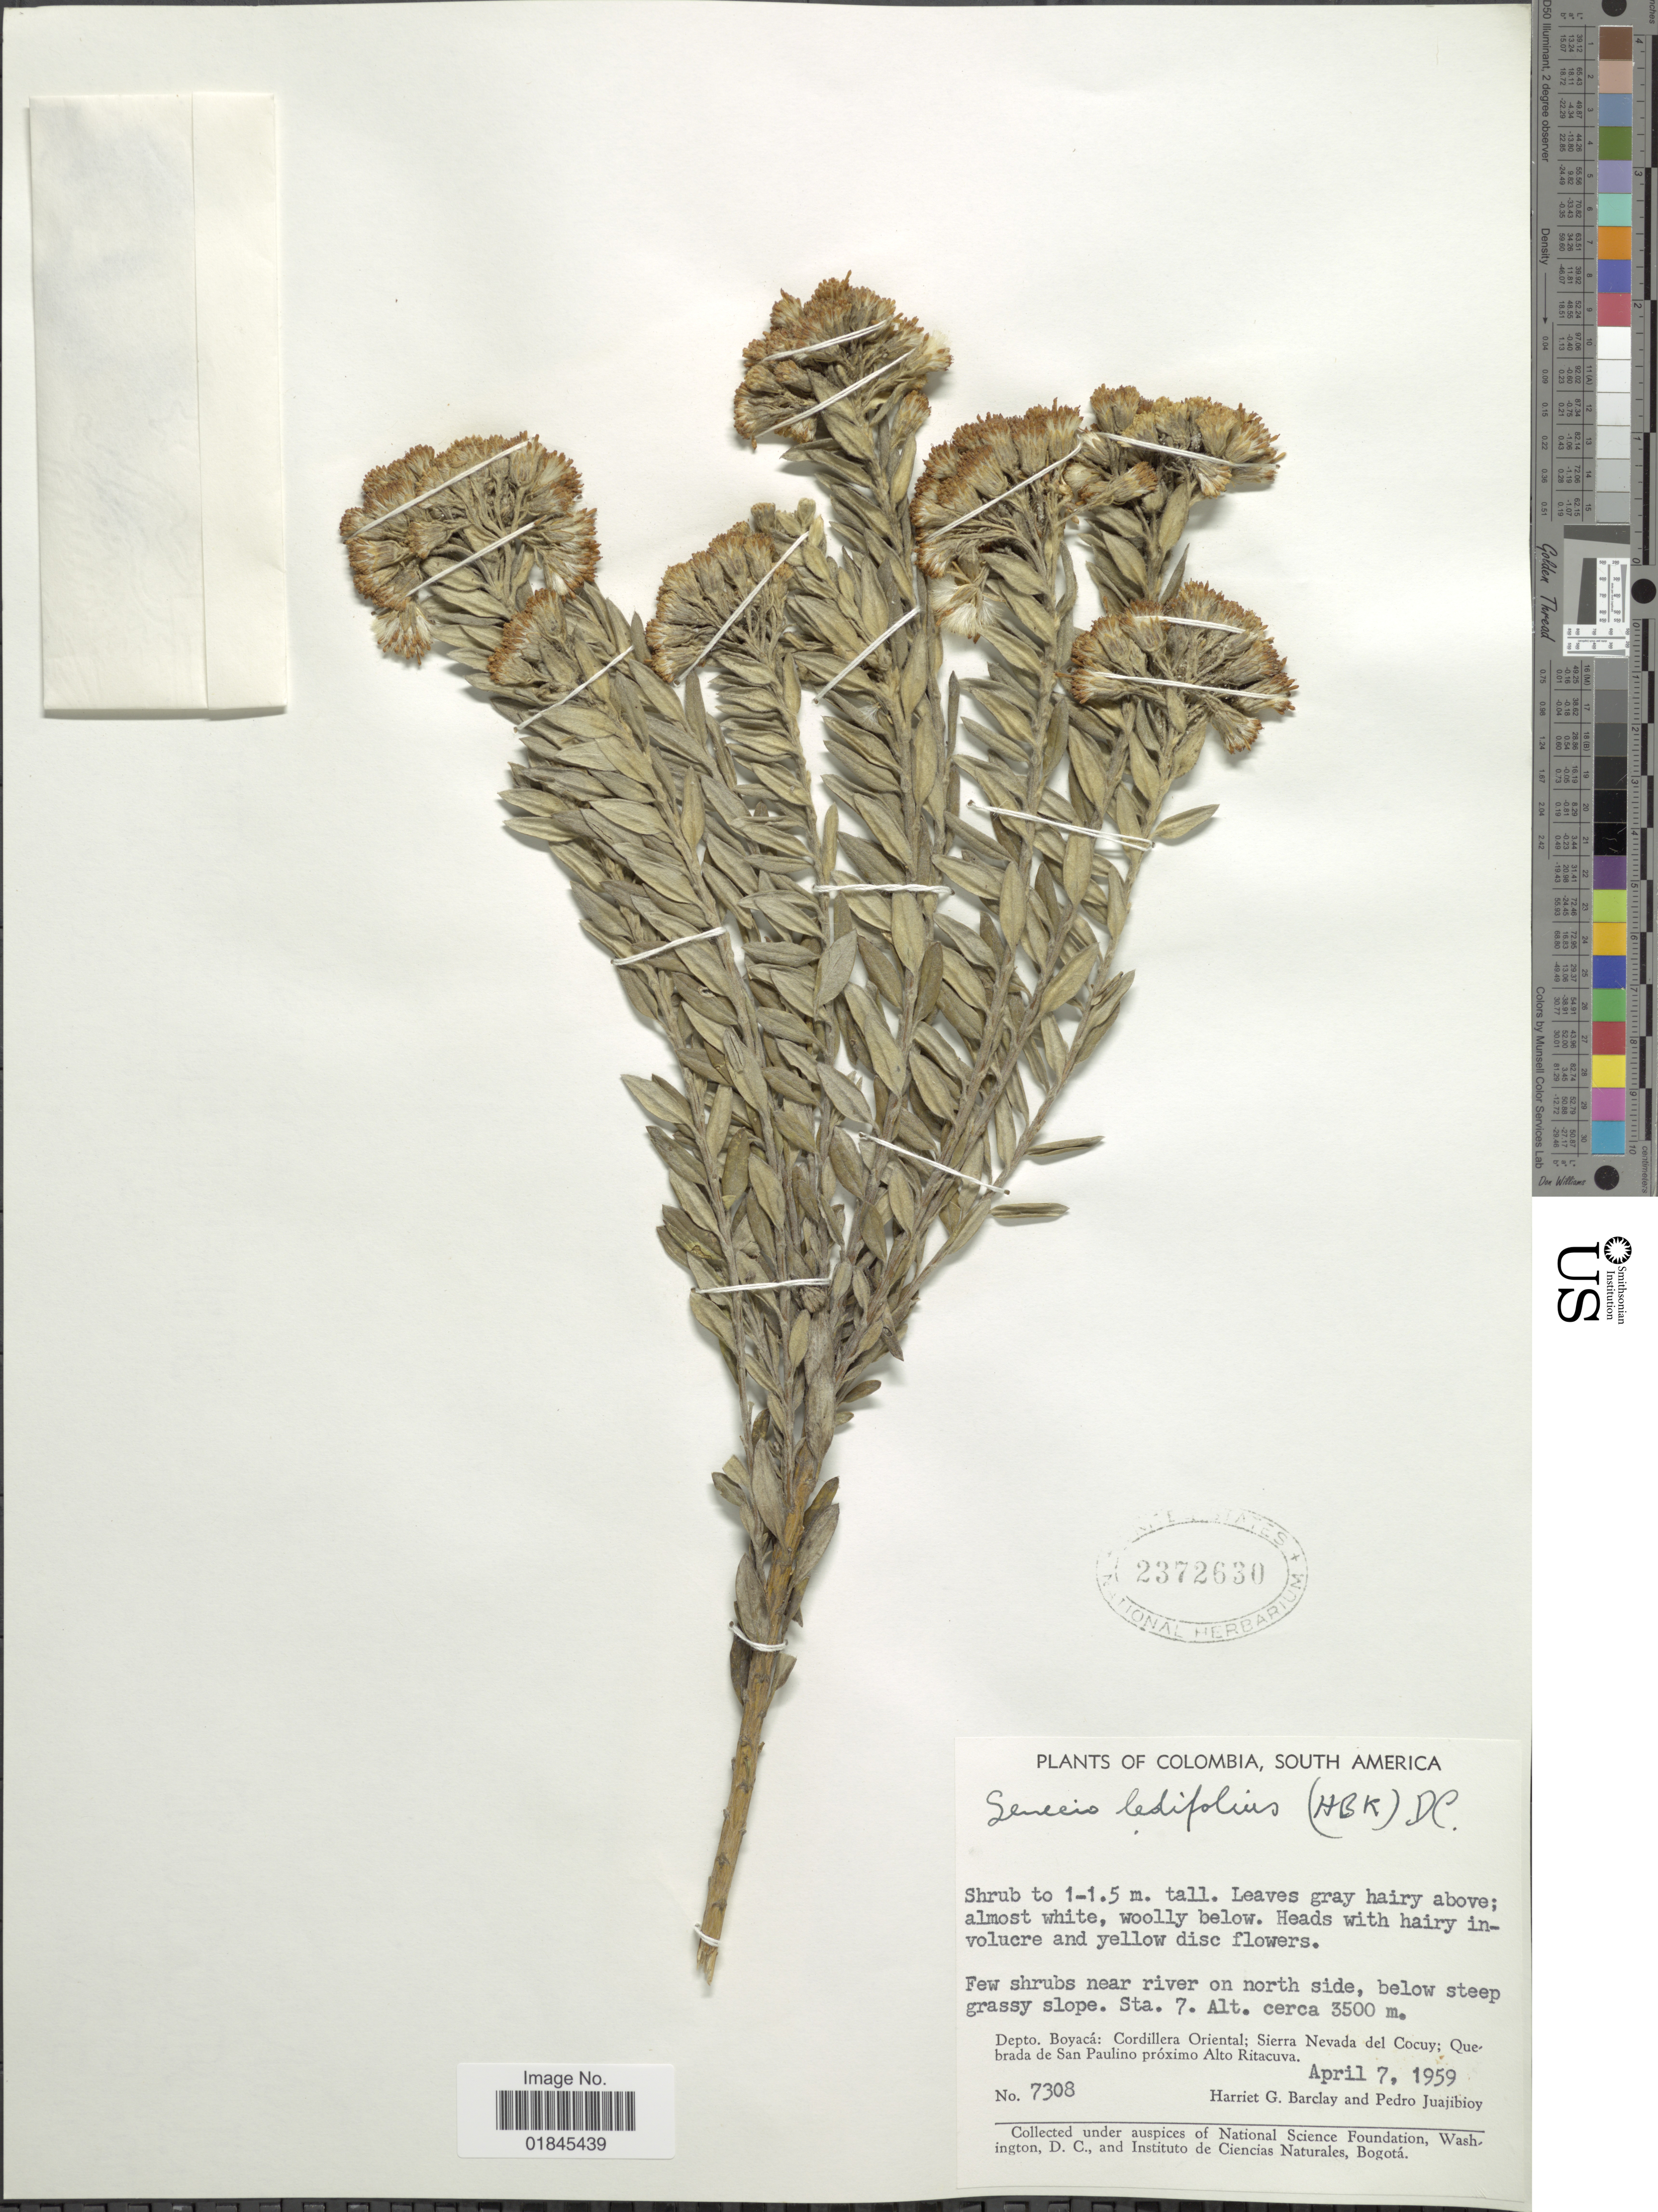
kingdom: Plantae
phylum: Tracheophyta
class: Magnoliopsida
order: Asterales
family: Asteraceae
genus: Pentacalia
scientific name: Pentacalia ledifolia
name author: (Kunth) Cuatrec.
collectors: H. G. Barclay & P. Juajibioy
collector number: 7308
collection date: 1959-04-07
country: Colombia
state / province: Boyacá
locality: Depto. Boyacá: Cordillera Oriental; Sierra Nevada del Cocuy; Quebrada de San Paulino próximo Alto Ritacuva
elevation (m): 3500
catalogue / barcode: US 2372630